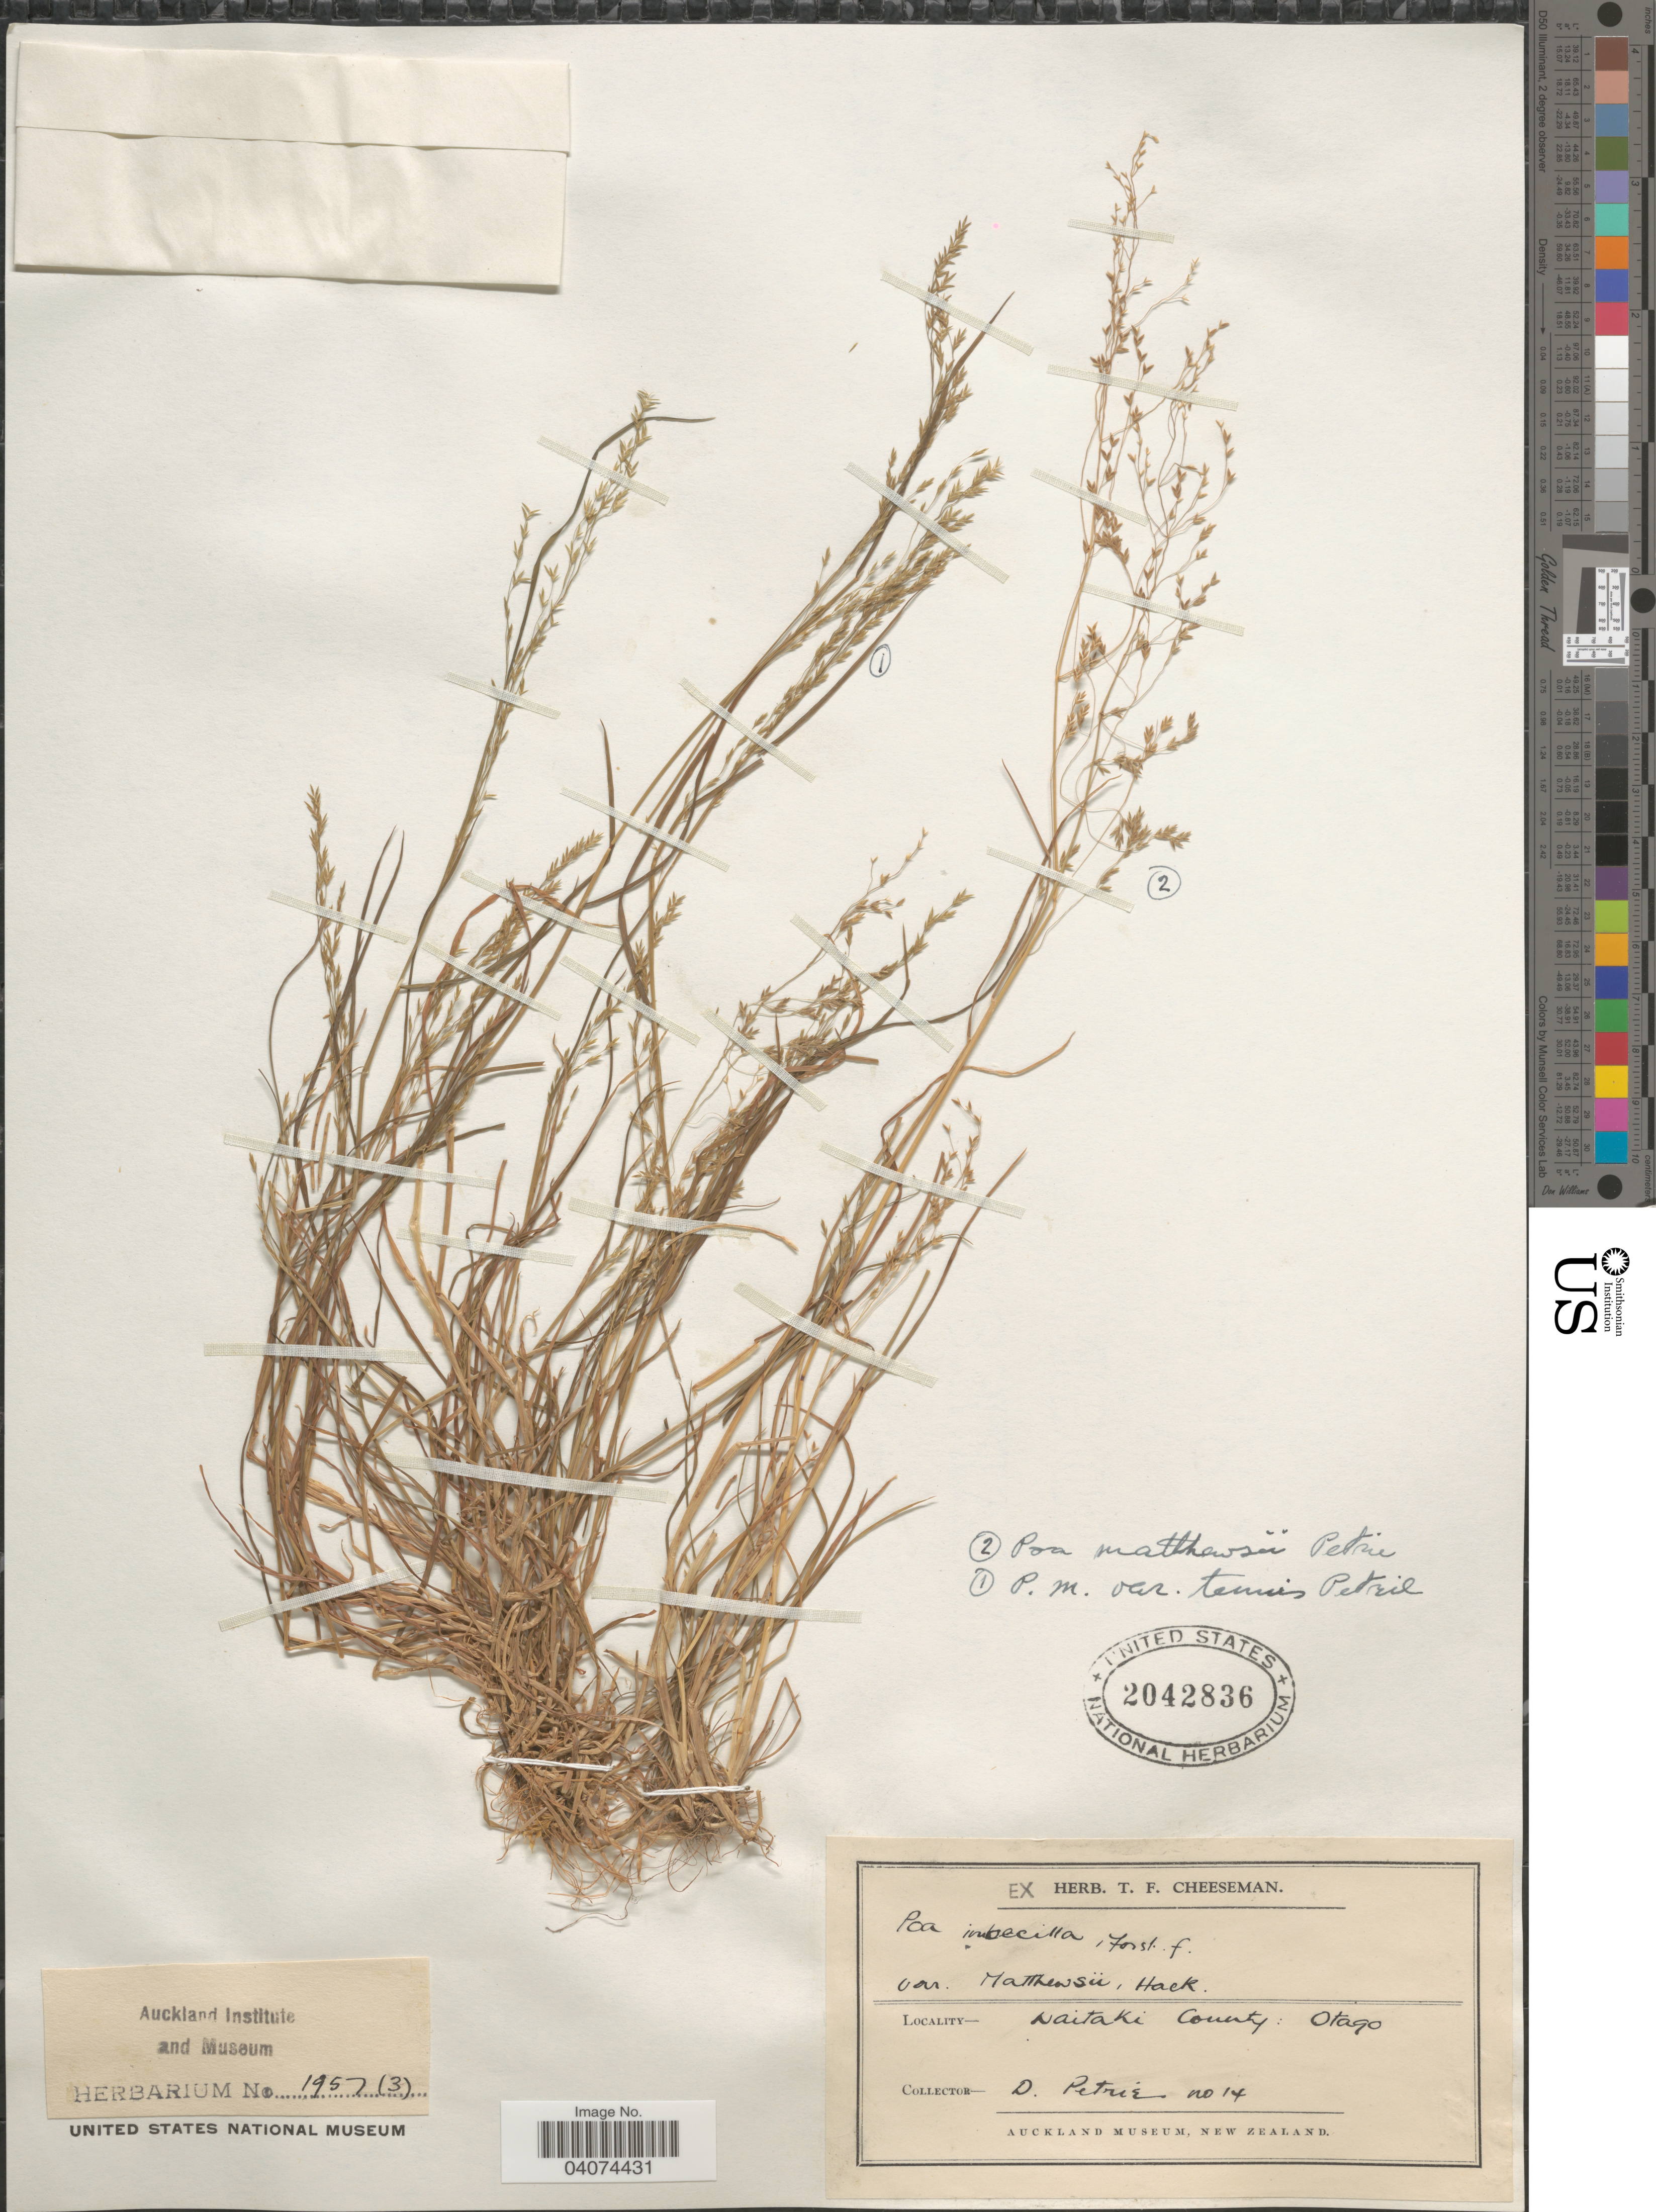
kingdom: Plantae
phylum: Tracheophyta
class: Liliopsida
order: Poales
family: Poaceae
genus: Poa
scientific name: Poa matthewsii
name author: Petrie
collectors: D. Petrie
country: New Zealand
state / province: Otago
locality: Waitaki County.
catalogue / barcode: US 2042836